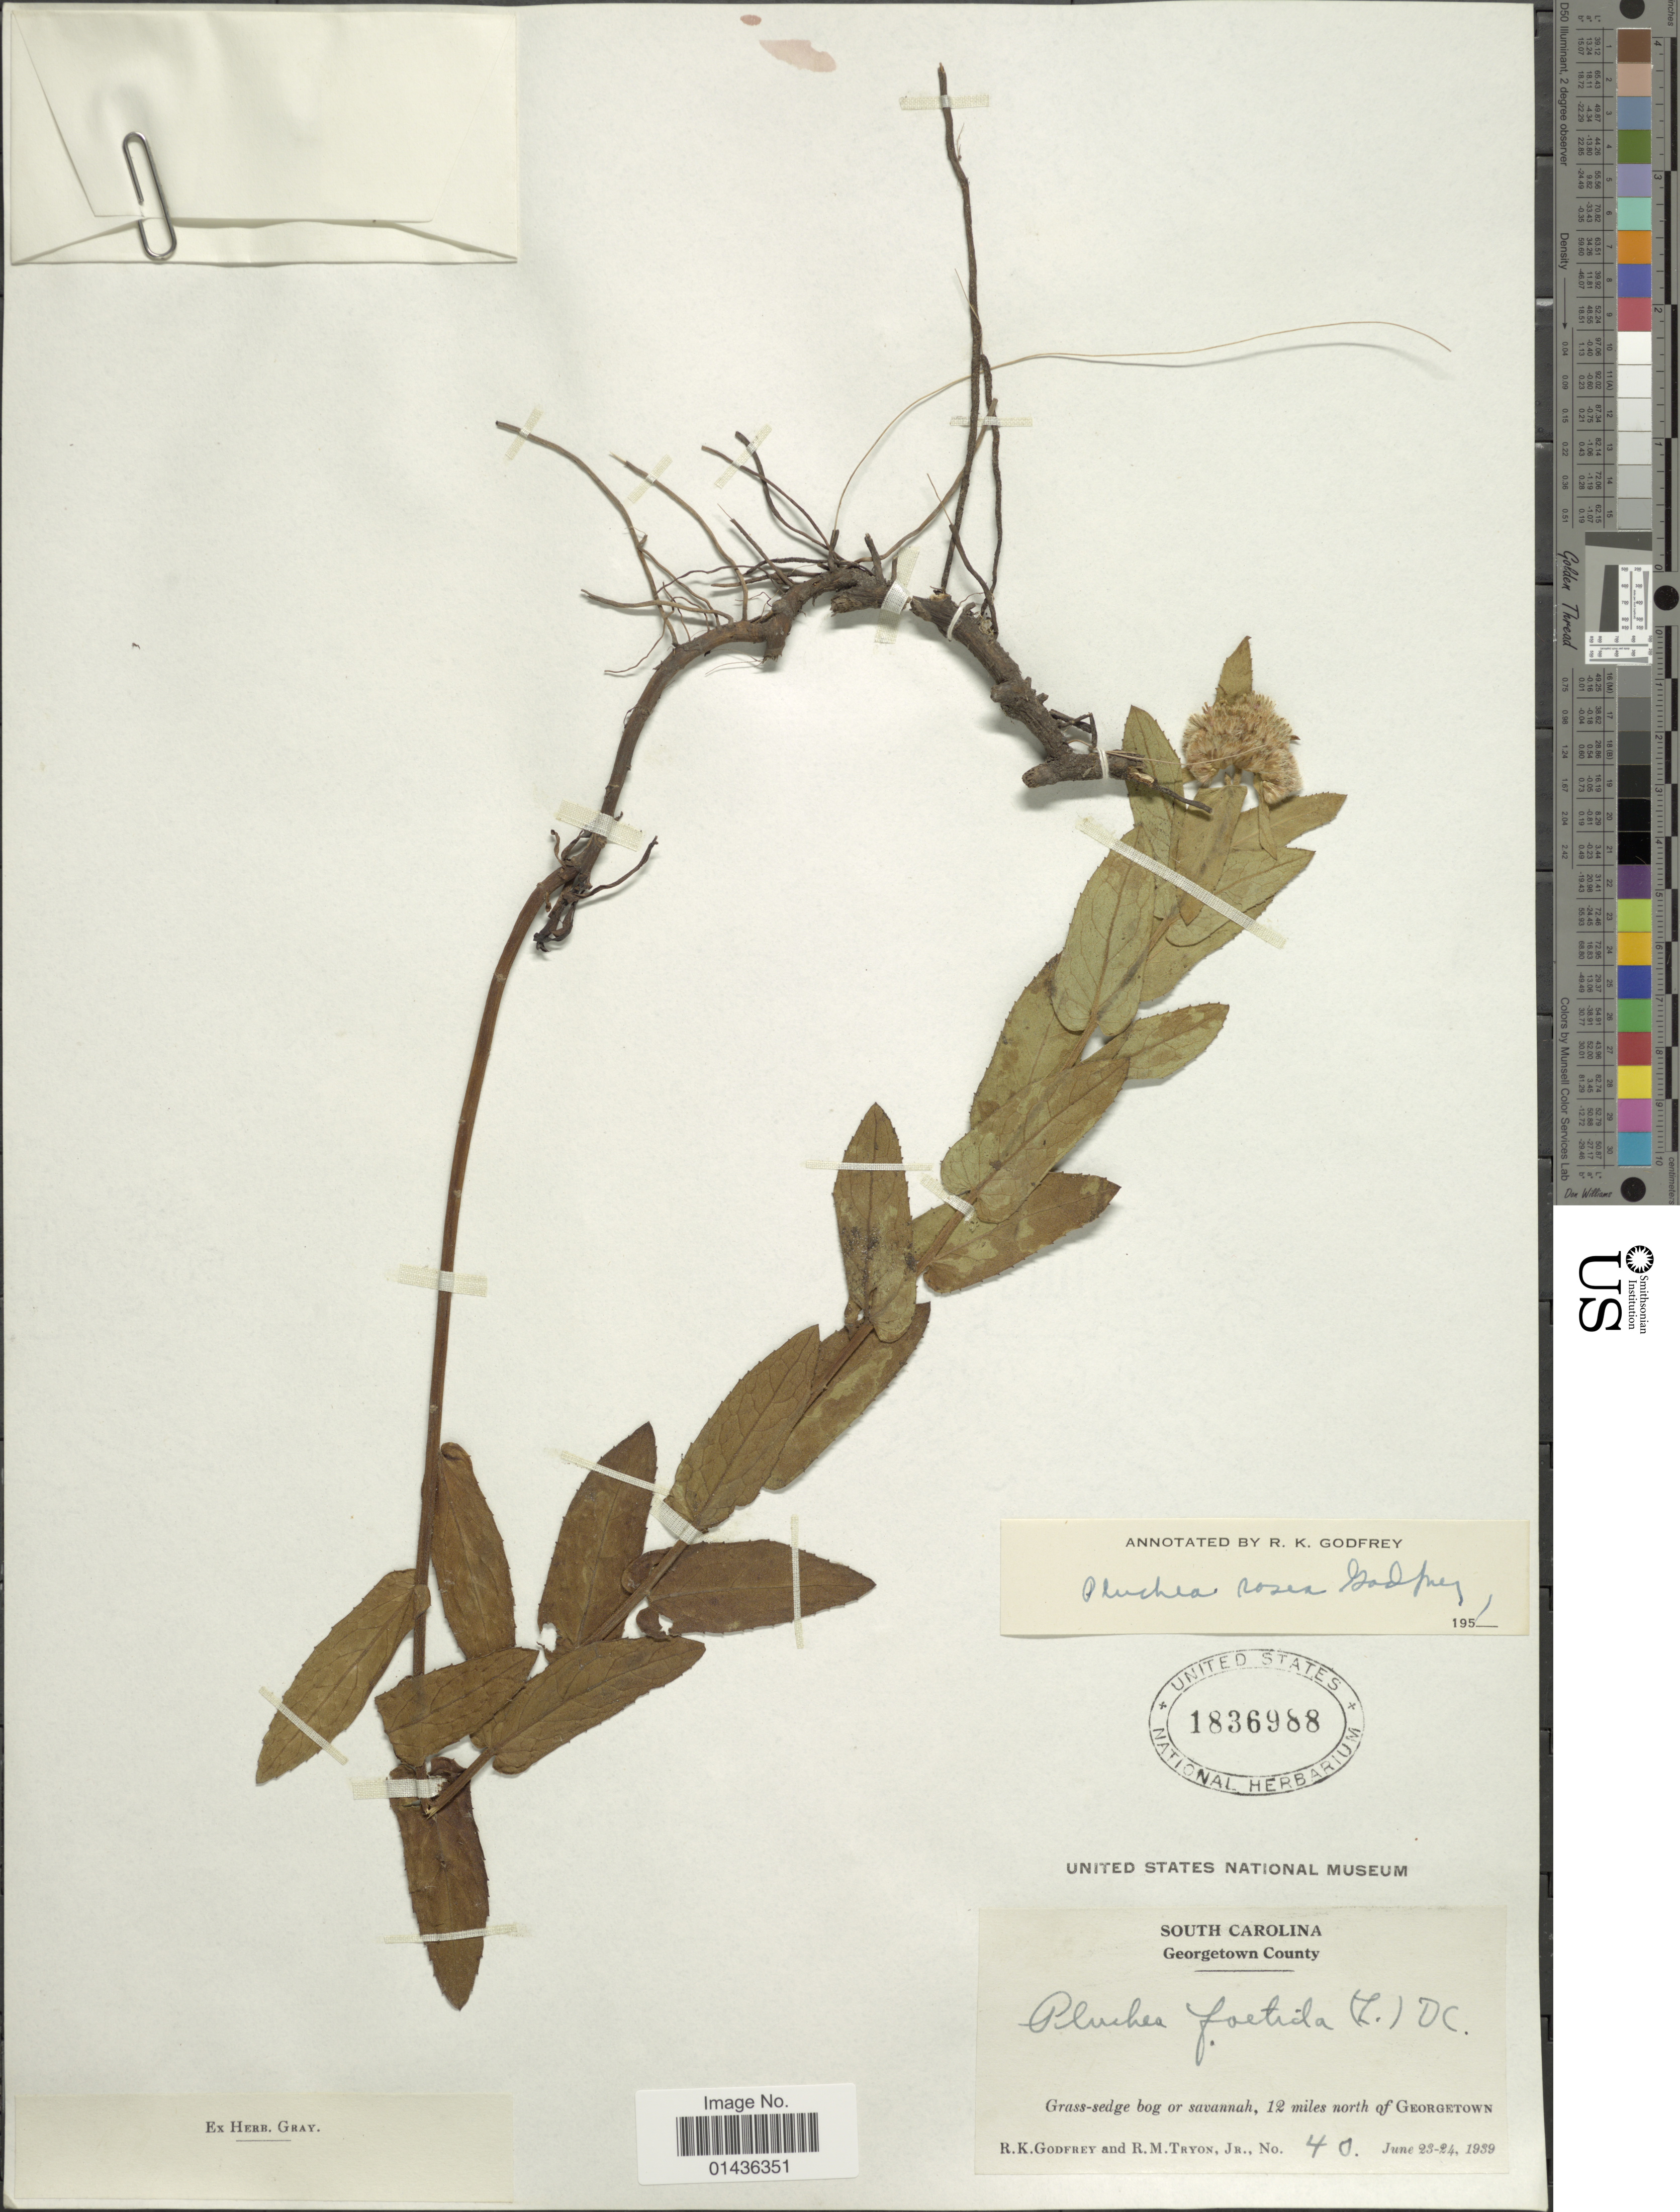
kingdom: Plantae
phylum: Tracheophyta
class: Magnoliopsida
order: Asterales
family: Asteraceae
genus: Pluchea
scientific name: Pluchea rosea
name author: R.K. Godfrey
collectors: R. K. Godfrey & R. M. Tryon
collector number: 40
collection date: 1939-06-23/1939-06-24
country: United States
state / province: South Carolina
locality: Georgetown County, 12 miles north of Georgetown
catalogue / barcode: US 1836988